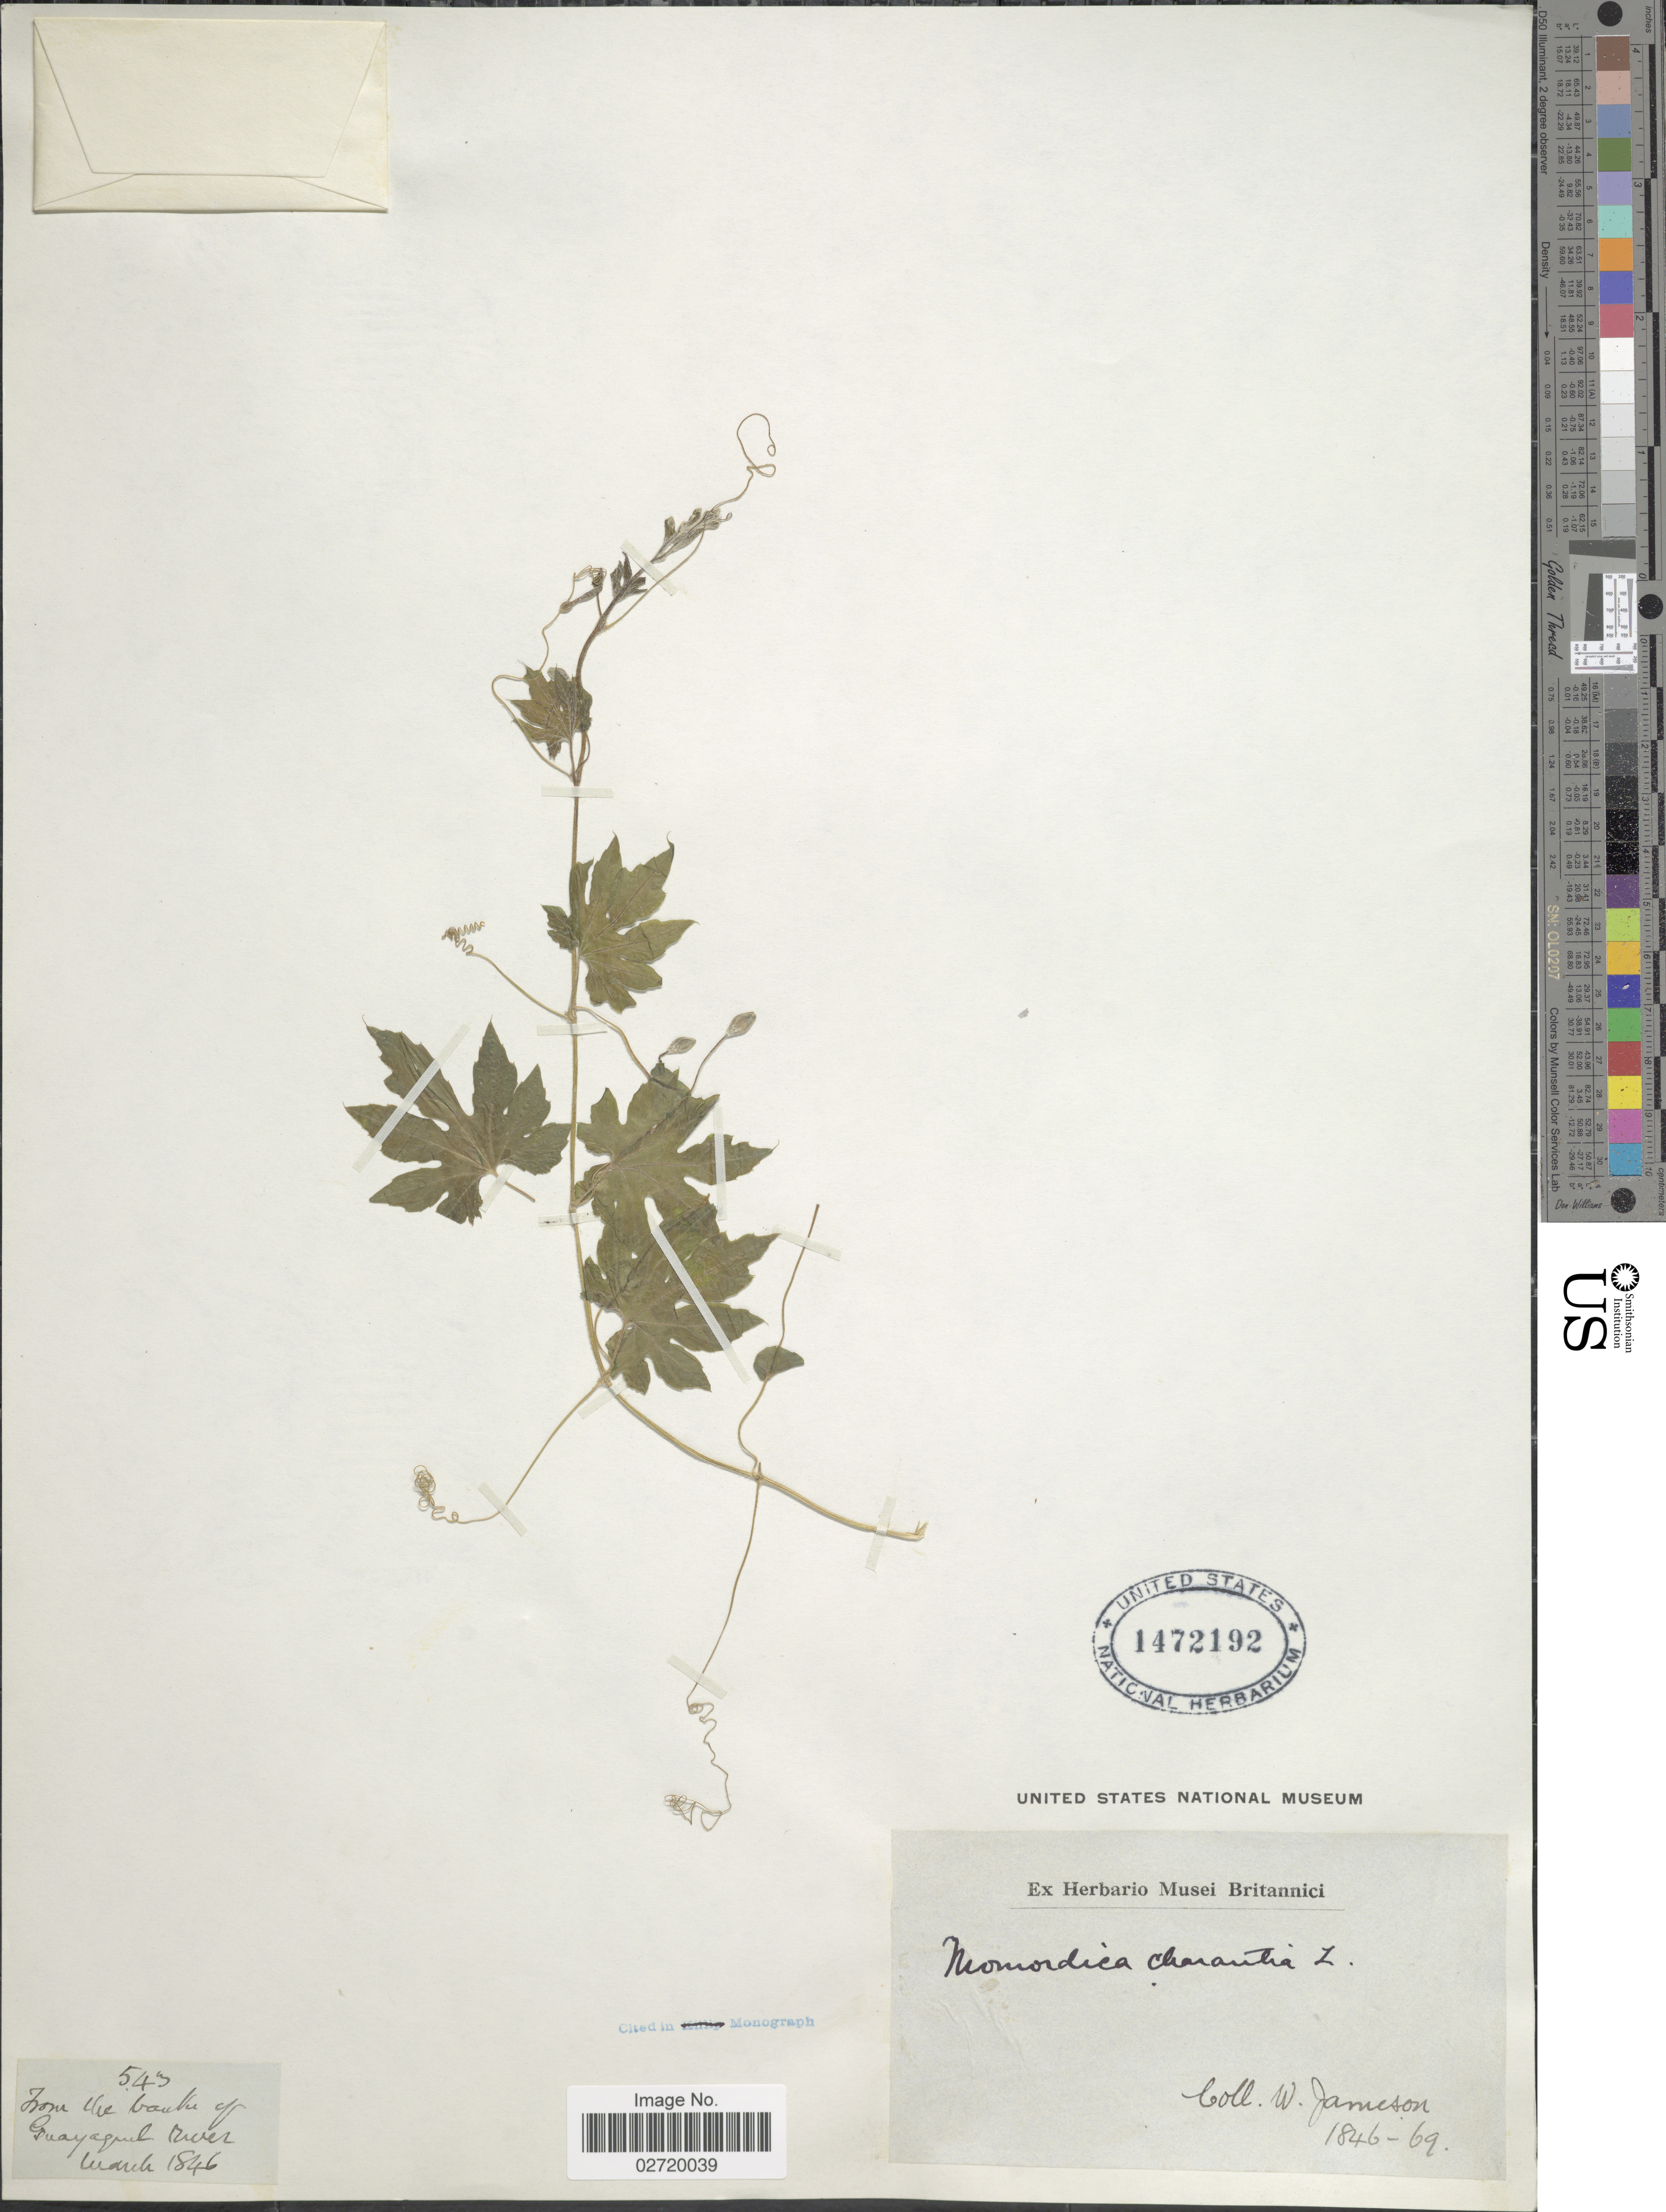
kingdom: Plantae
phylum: Tracheophyta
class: Magnoliopsida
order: Cucurbitales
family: Cucurbitaceae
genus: Momordica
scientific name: Momordica charantia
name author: L.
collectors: W. Jameson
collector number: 543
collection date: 1846-03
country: Ecuador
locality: From the bank of Guayaquil river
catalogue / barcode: US 1472192